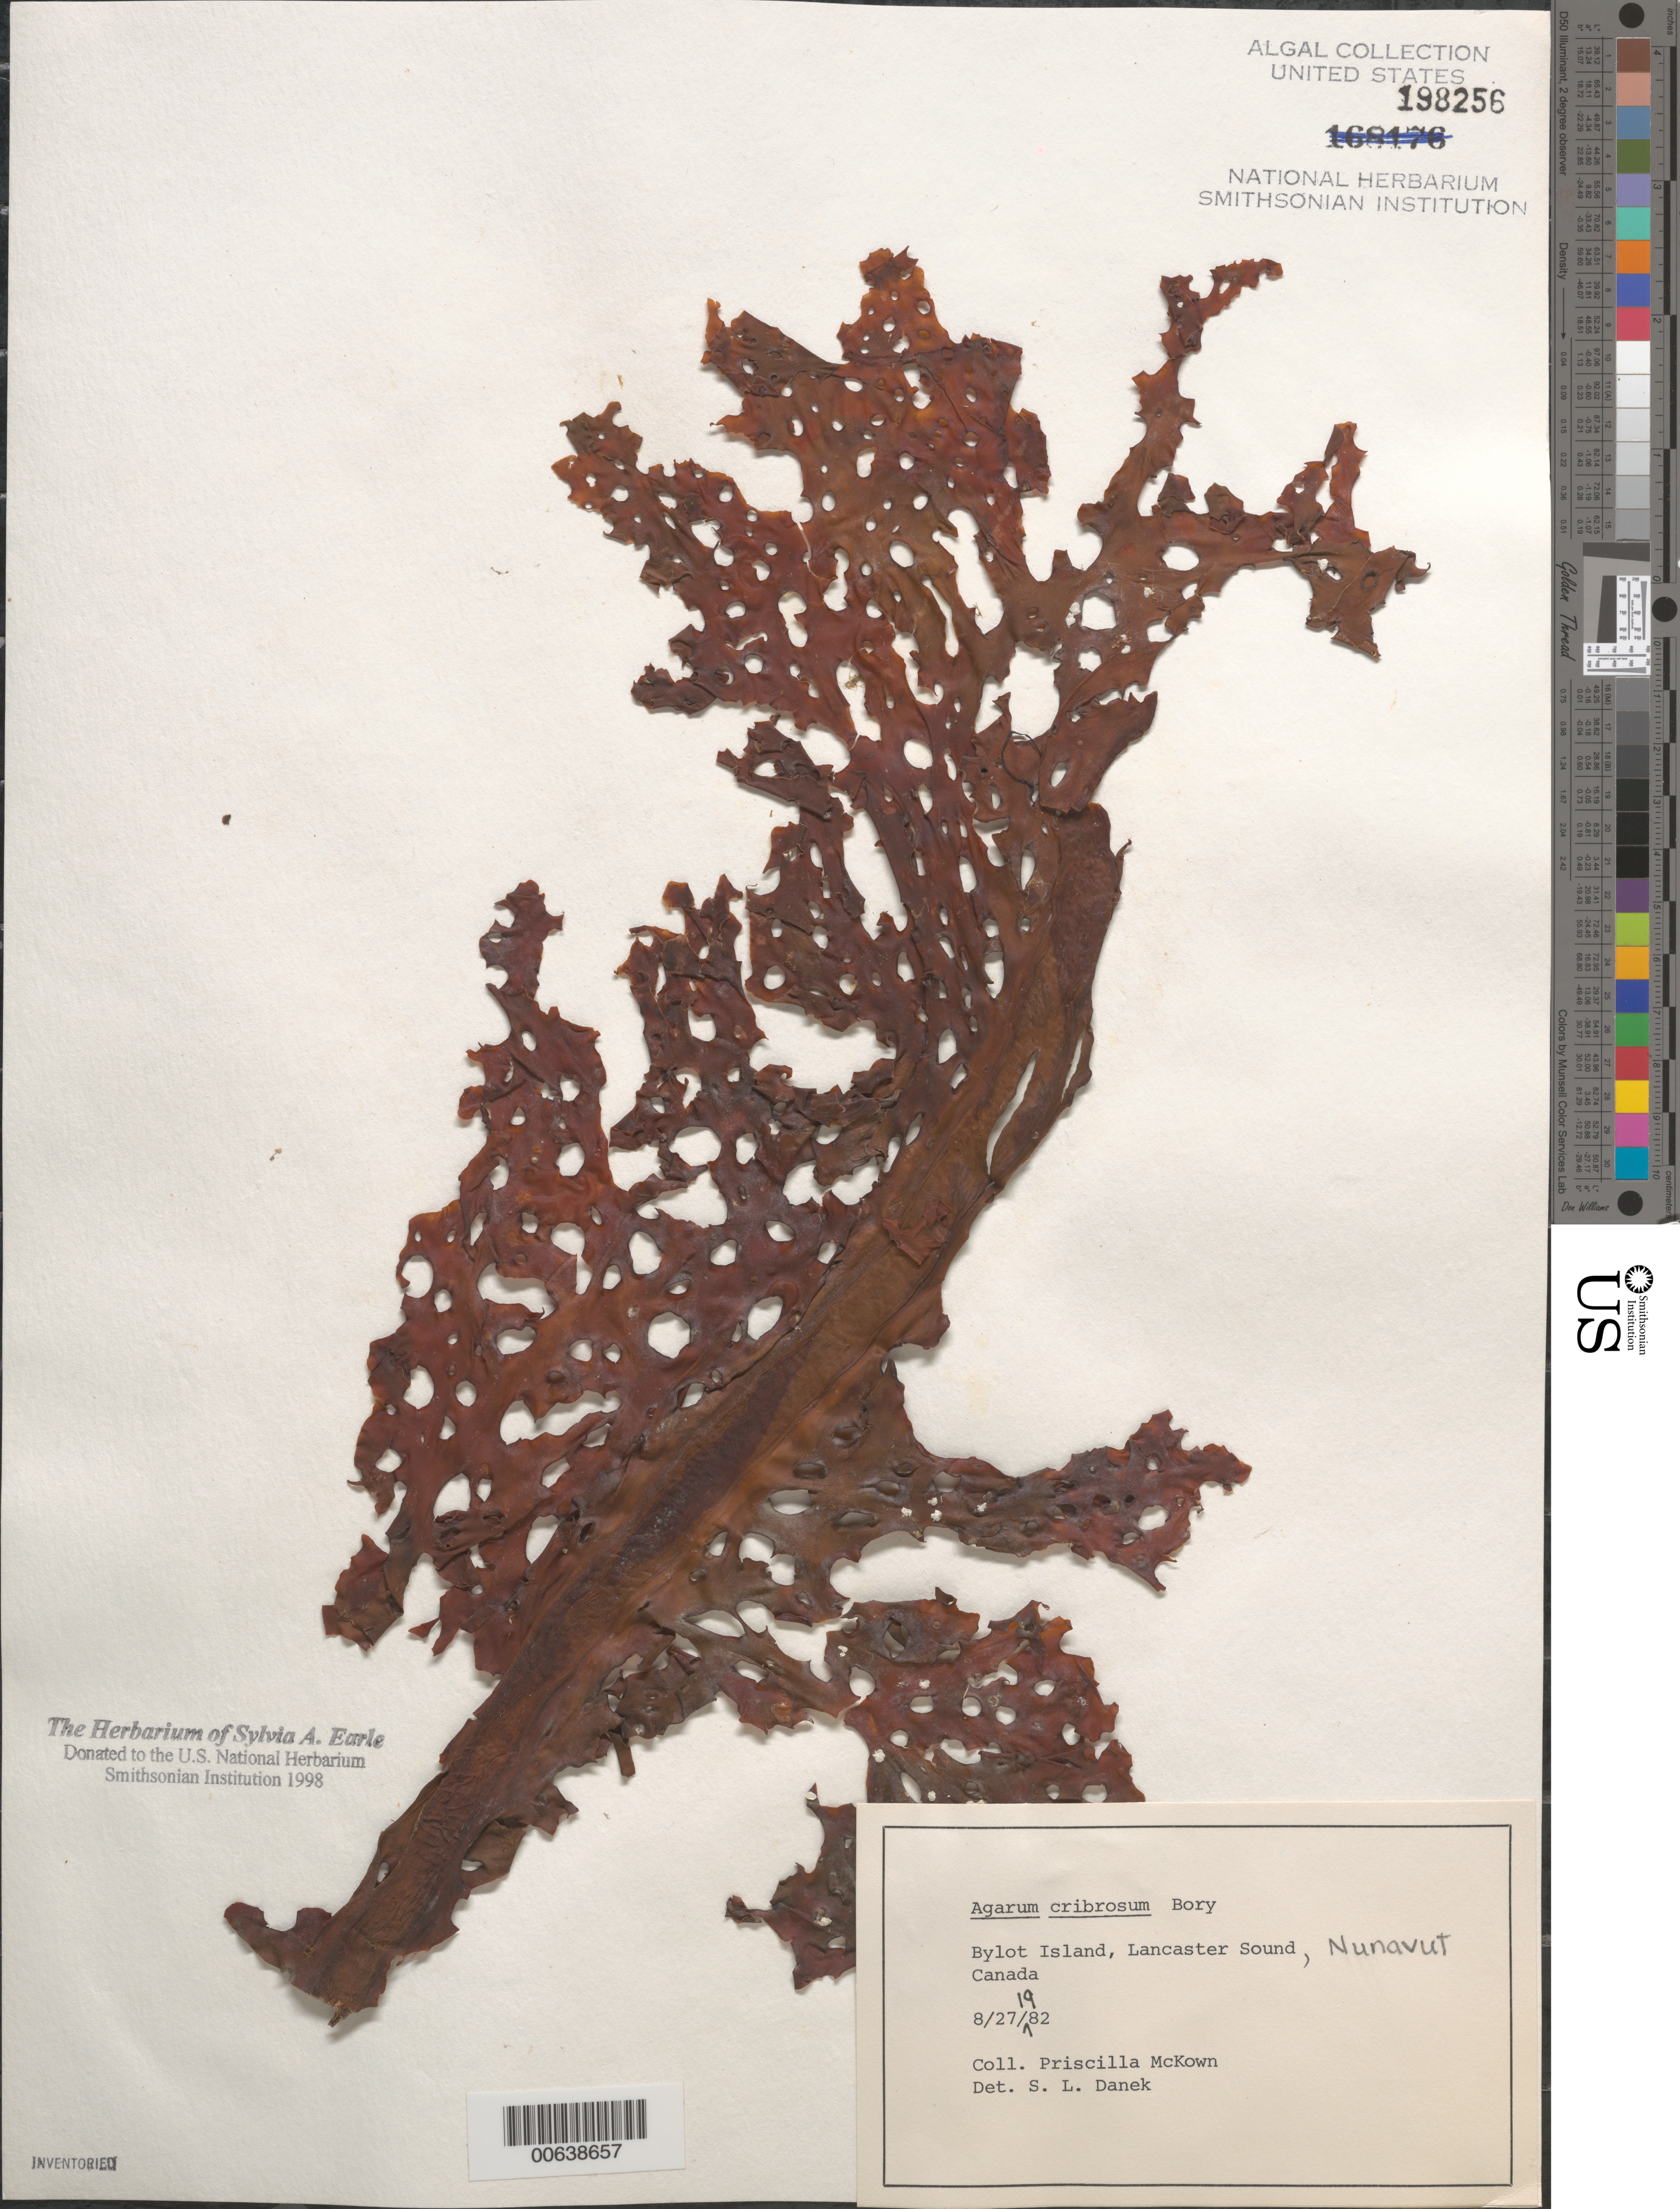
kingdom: Chromista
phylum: Ochrophyta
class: Phaeophyceae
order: Laminariales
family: Costariaceae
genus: Agarum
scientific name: Agarum clathratum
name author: Dumortier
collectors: P. McKown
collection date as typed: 27 Aug 1982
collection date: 1982-08-27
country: Canada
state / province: Nunavut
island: Bylot Island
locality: Lancaster Sound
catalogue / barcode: US 198256